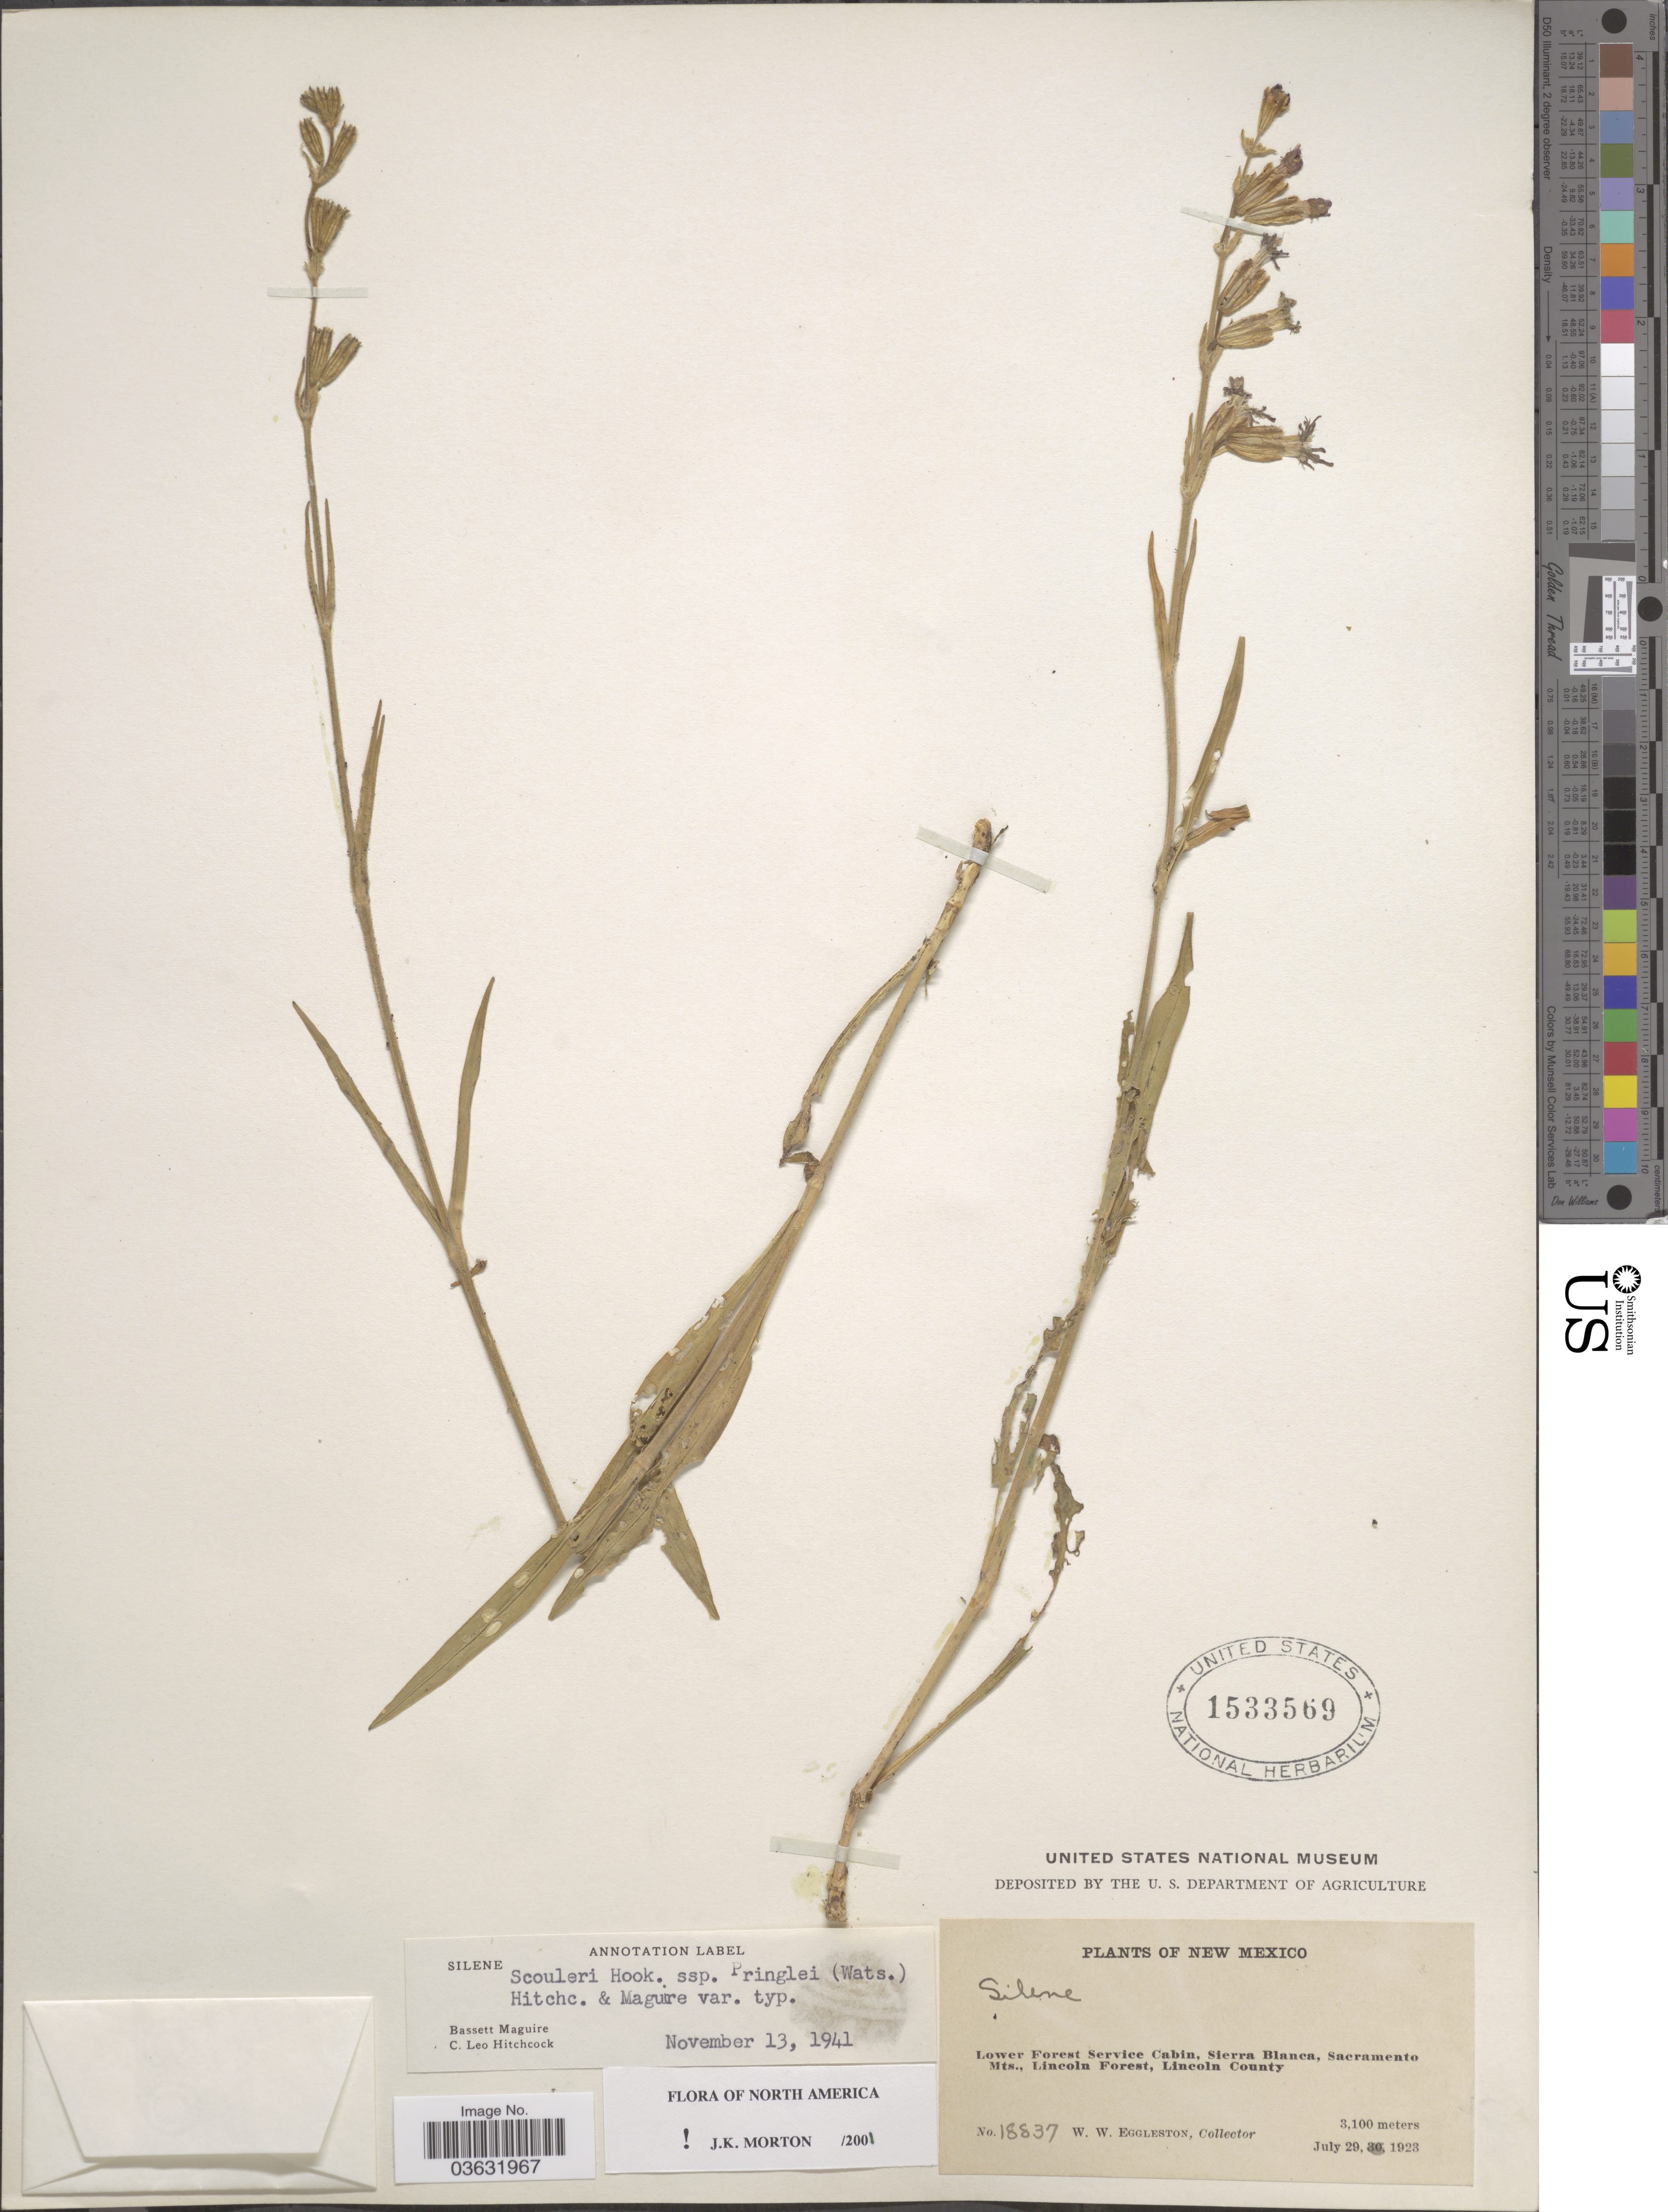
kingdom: Plantae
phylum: Tracheophyta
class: Magnoliopsida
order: Caryophyllales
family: Caryophyllaceae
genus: Silene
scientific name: Silene scouleri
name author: Hook.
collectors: W. W. Eggleston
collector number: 18837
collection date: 1923-07-29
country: United States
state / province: New Mexico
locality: Lower Forest Service Gabin, Sierra Blanca, Sacramento Mts., Lincoln Forest, Lincoln County.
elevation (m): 3100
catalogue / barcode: US 1533569